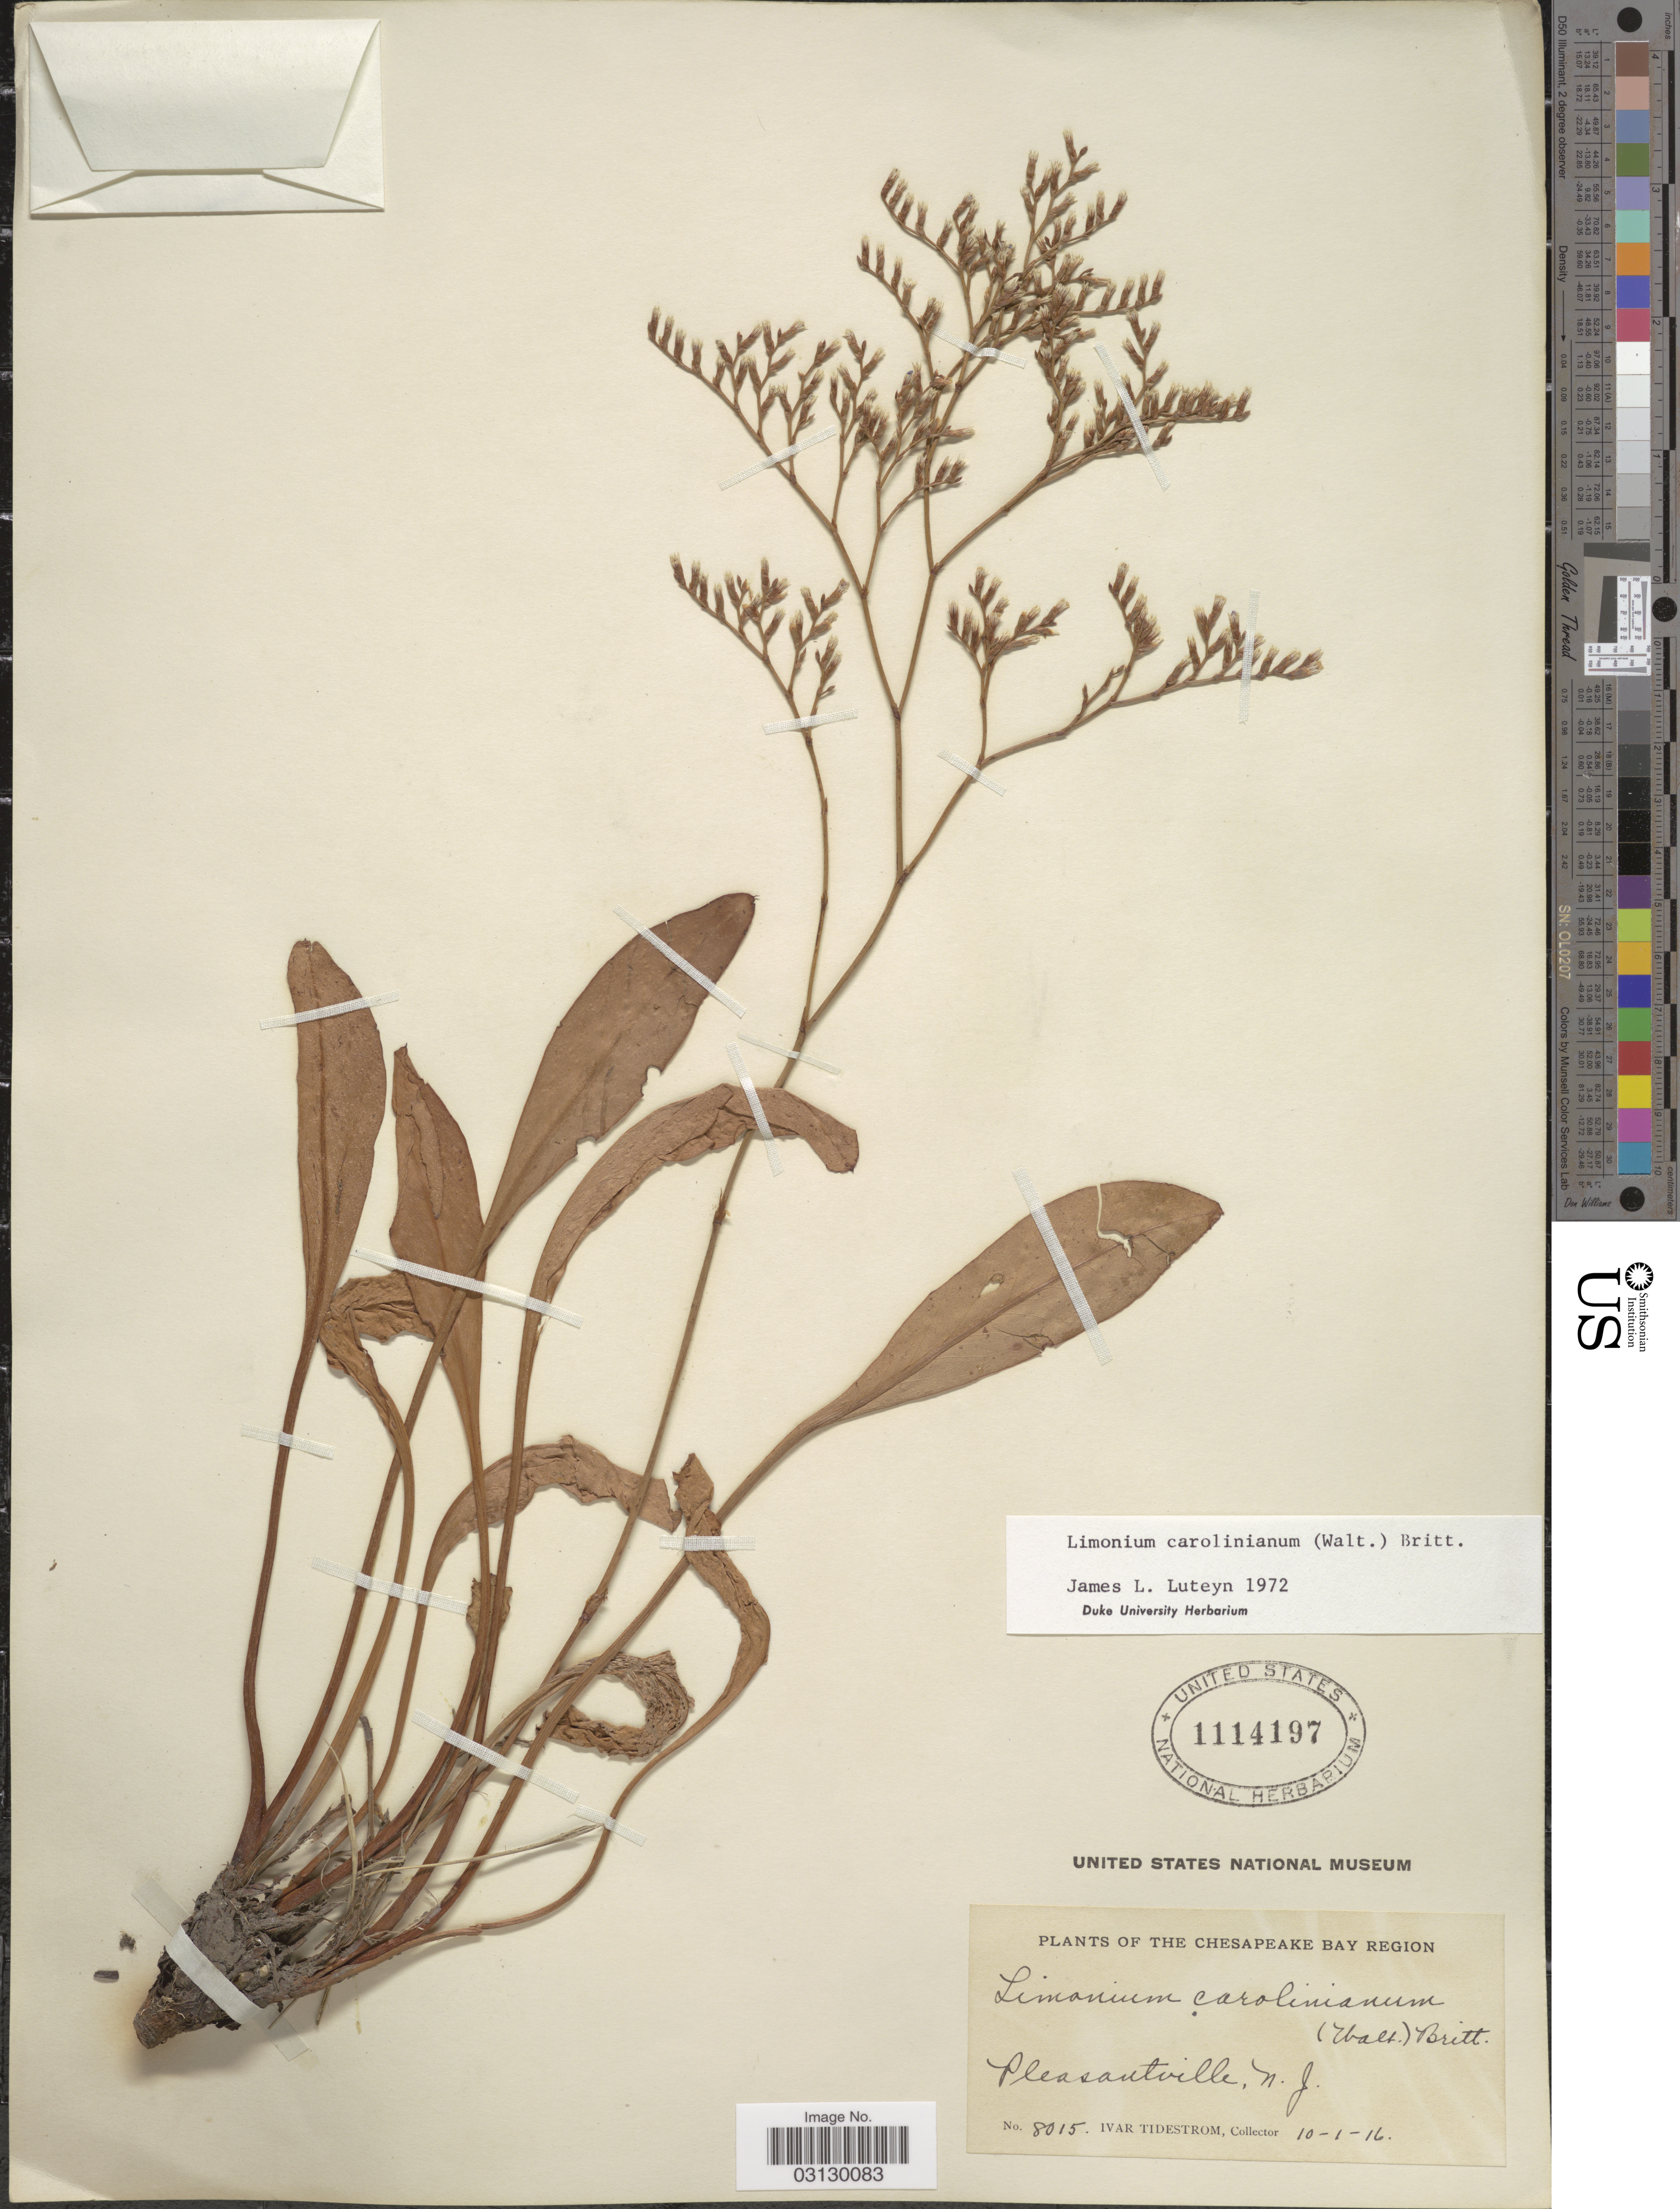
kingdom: Plantae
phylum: Tracheophyta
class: Magnoliopsida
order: Caryophyllales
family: Plumbaginaceae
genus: Limonium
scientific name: Limonium carolinianum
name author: (Walter) Britton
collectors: I. F. Tidestrom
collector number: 8015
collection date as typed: Transcribed d/m/y: 10/1/16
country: United States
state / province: New Jersey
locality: The Chesapeake Bay Region. Pleasantville.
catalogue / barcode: US 1114197